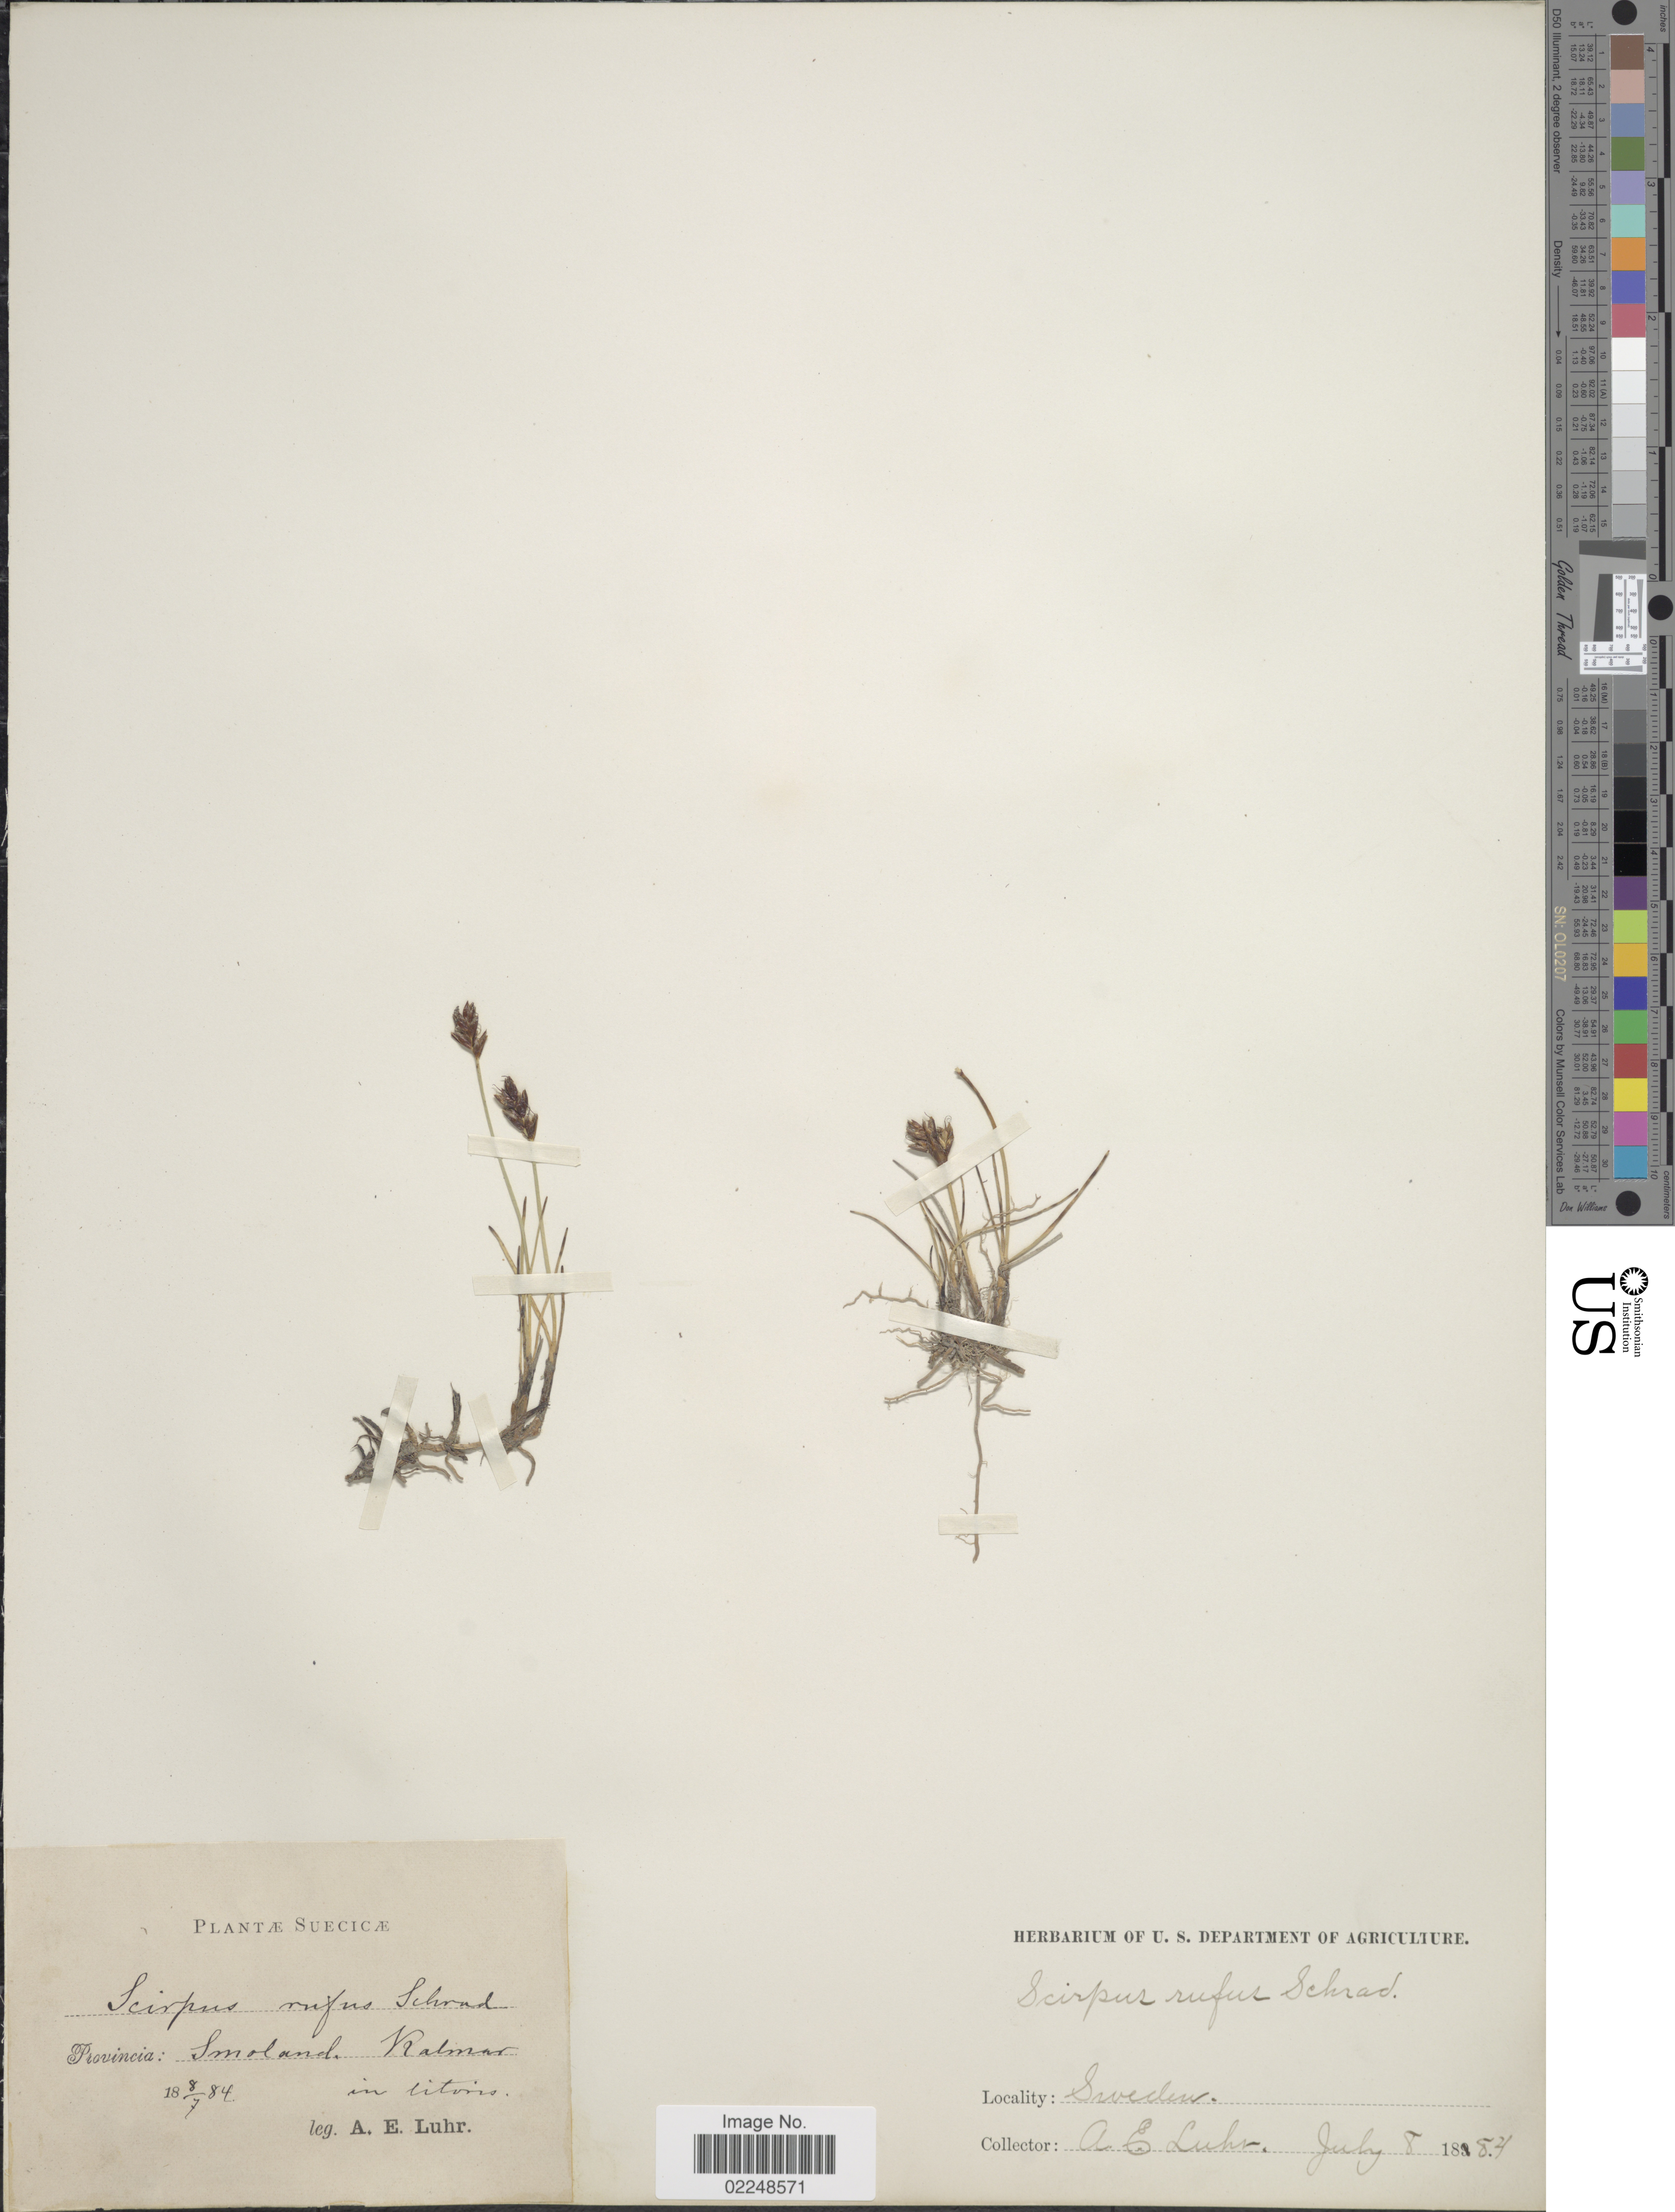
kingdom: Plantae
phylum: Tracheophyta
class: Liliopsida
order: Poales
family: Cyperaceae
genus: Blysmopsis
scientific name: Blysmopsis rufa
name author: (Huds.) Oteng-Yeb.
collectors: A. Luhr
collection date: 1884-07-08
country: Sweden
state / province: Kalmar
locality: Provincia Smaland. Kalmar